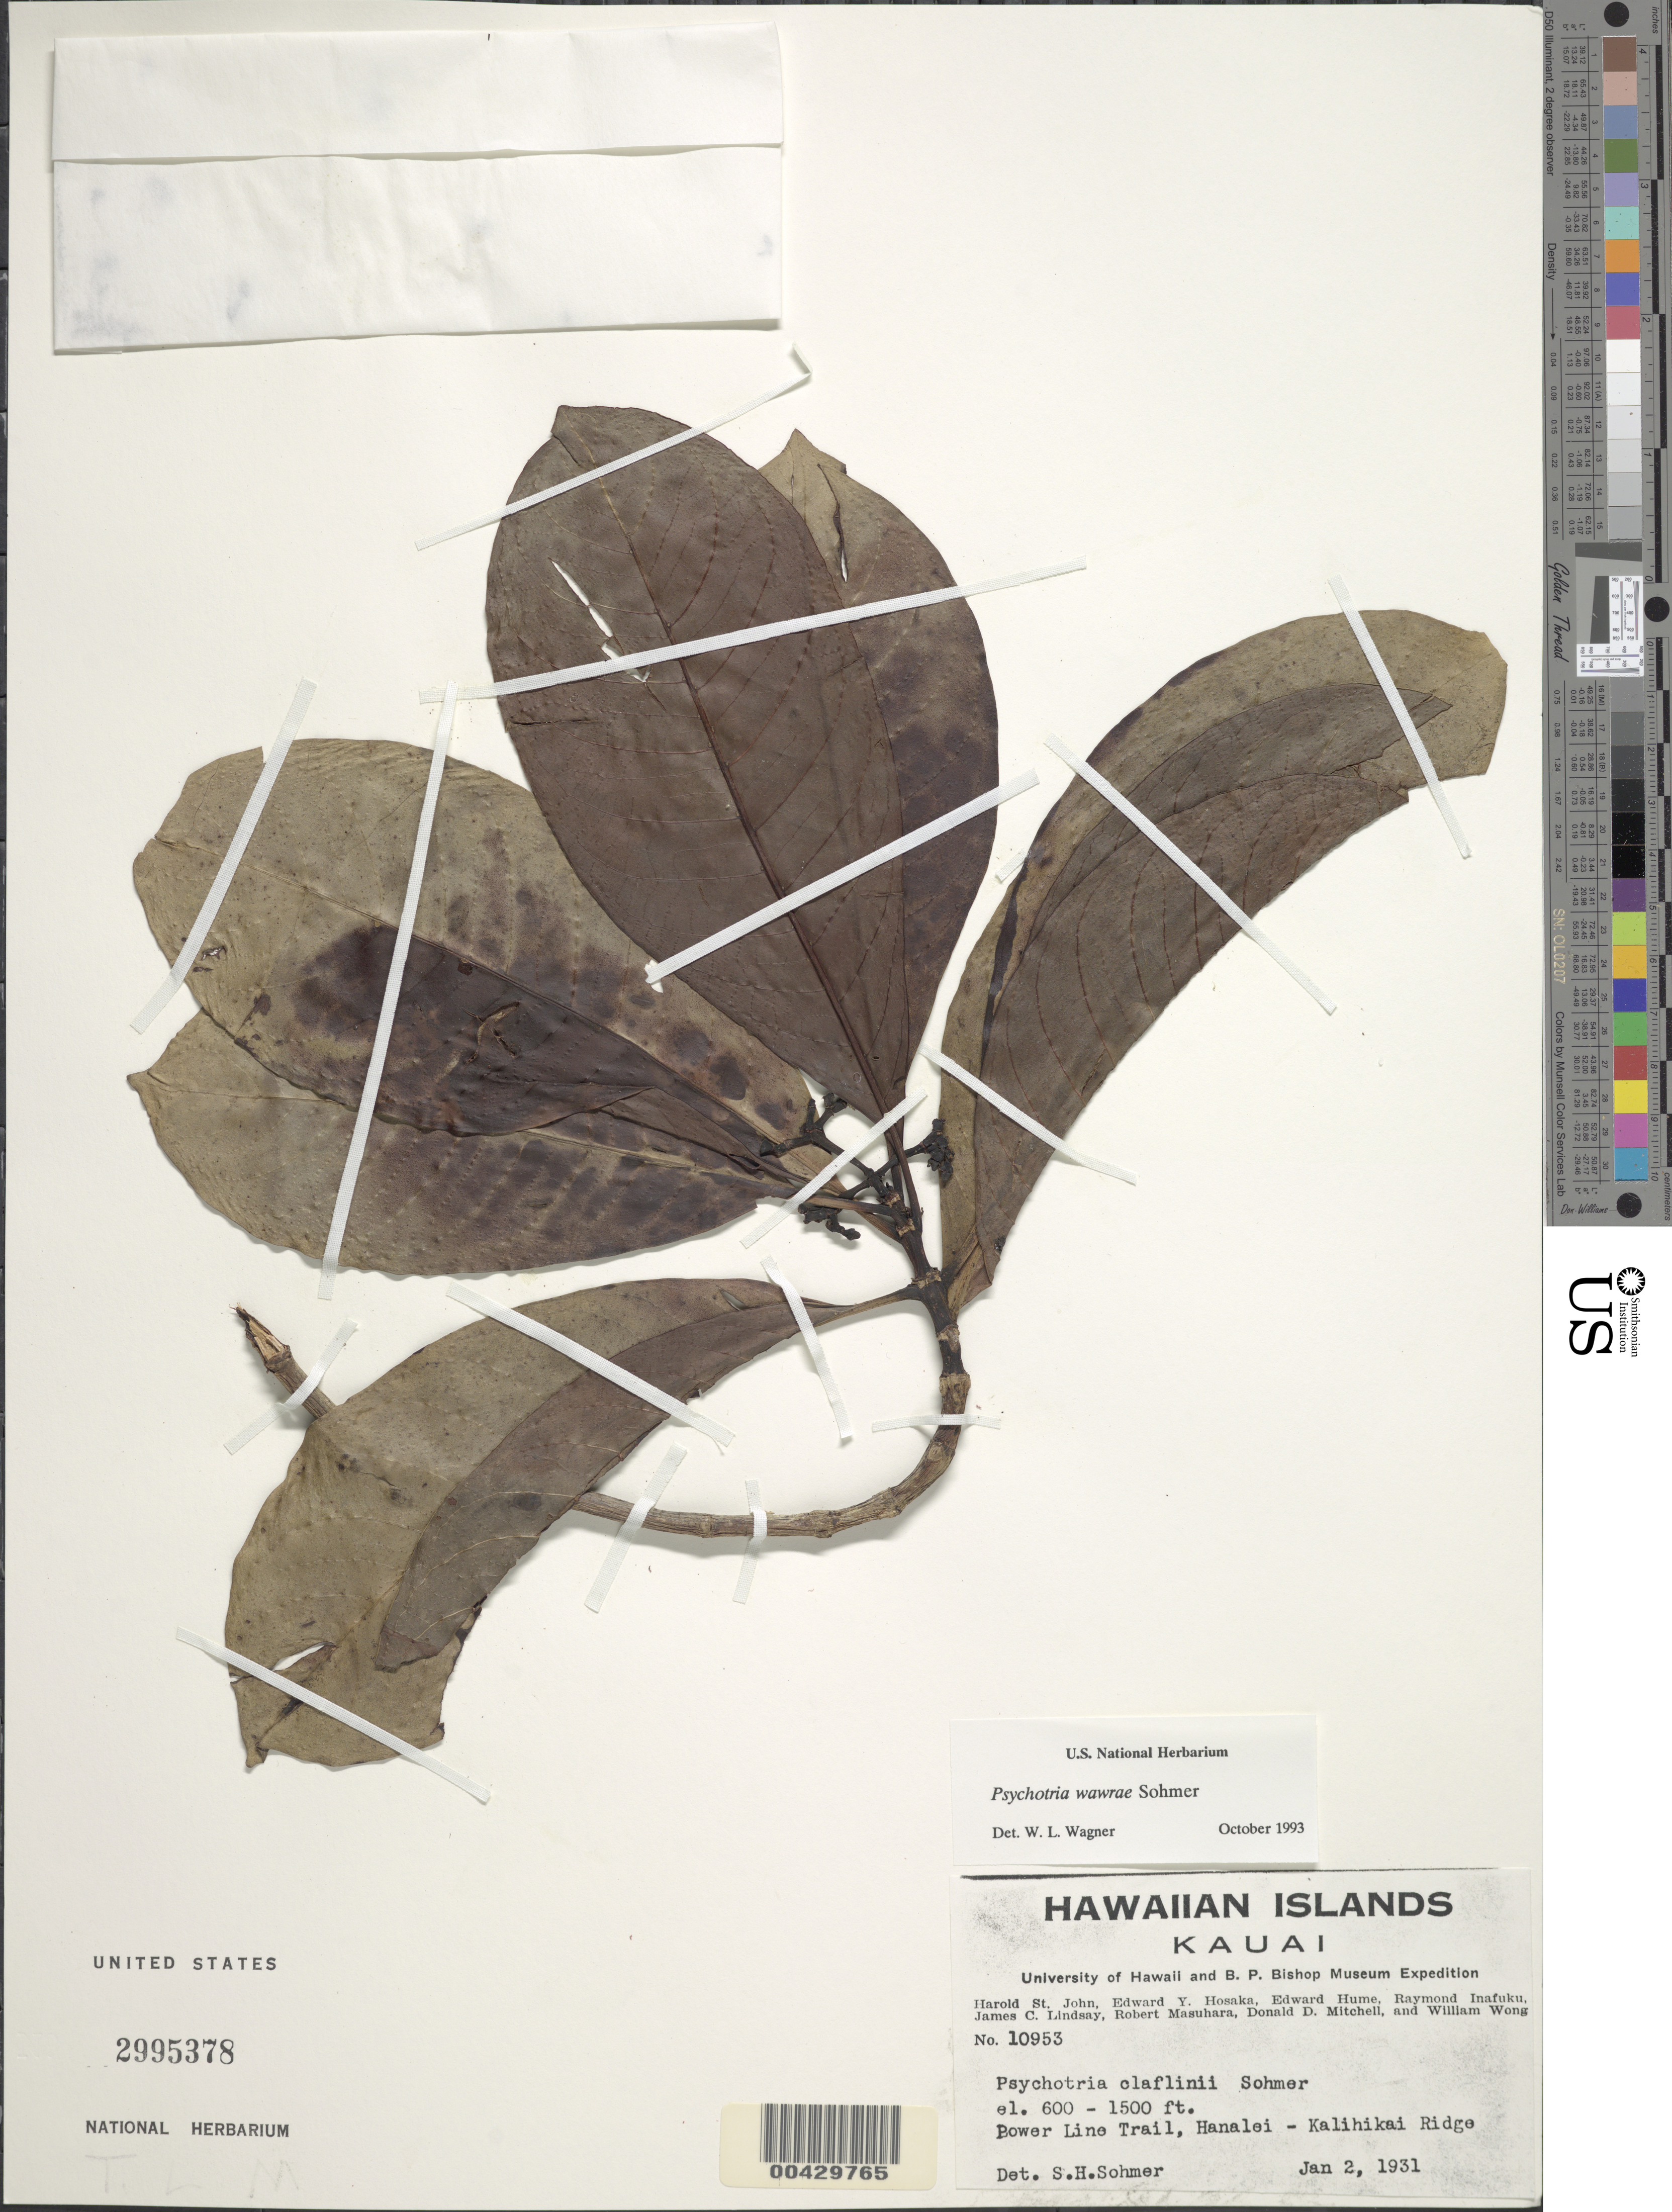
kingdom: Plantae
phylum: Tracheophyta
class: Magnoliopsida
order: Gentianales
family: Rubiaceae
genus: Psychotria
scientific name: Psychotria wawrae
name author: Sohmer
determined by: Wagner, W. L., (BOT), Smithsonian Institution - National Museum of Natural History (UNITED STATES)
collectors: H. St. John, E. Y. Hosaka, E. Hume & R. Inafuku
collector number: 10953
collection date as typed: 2 Jan 1931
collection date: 1931-01-02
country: United States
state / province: Hawaii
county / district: Kauai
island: Kaua'i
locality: Power Line Trail, Hanalei-Kalihikai Ridge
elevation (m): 183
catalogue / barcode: US 2995378